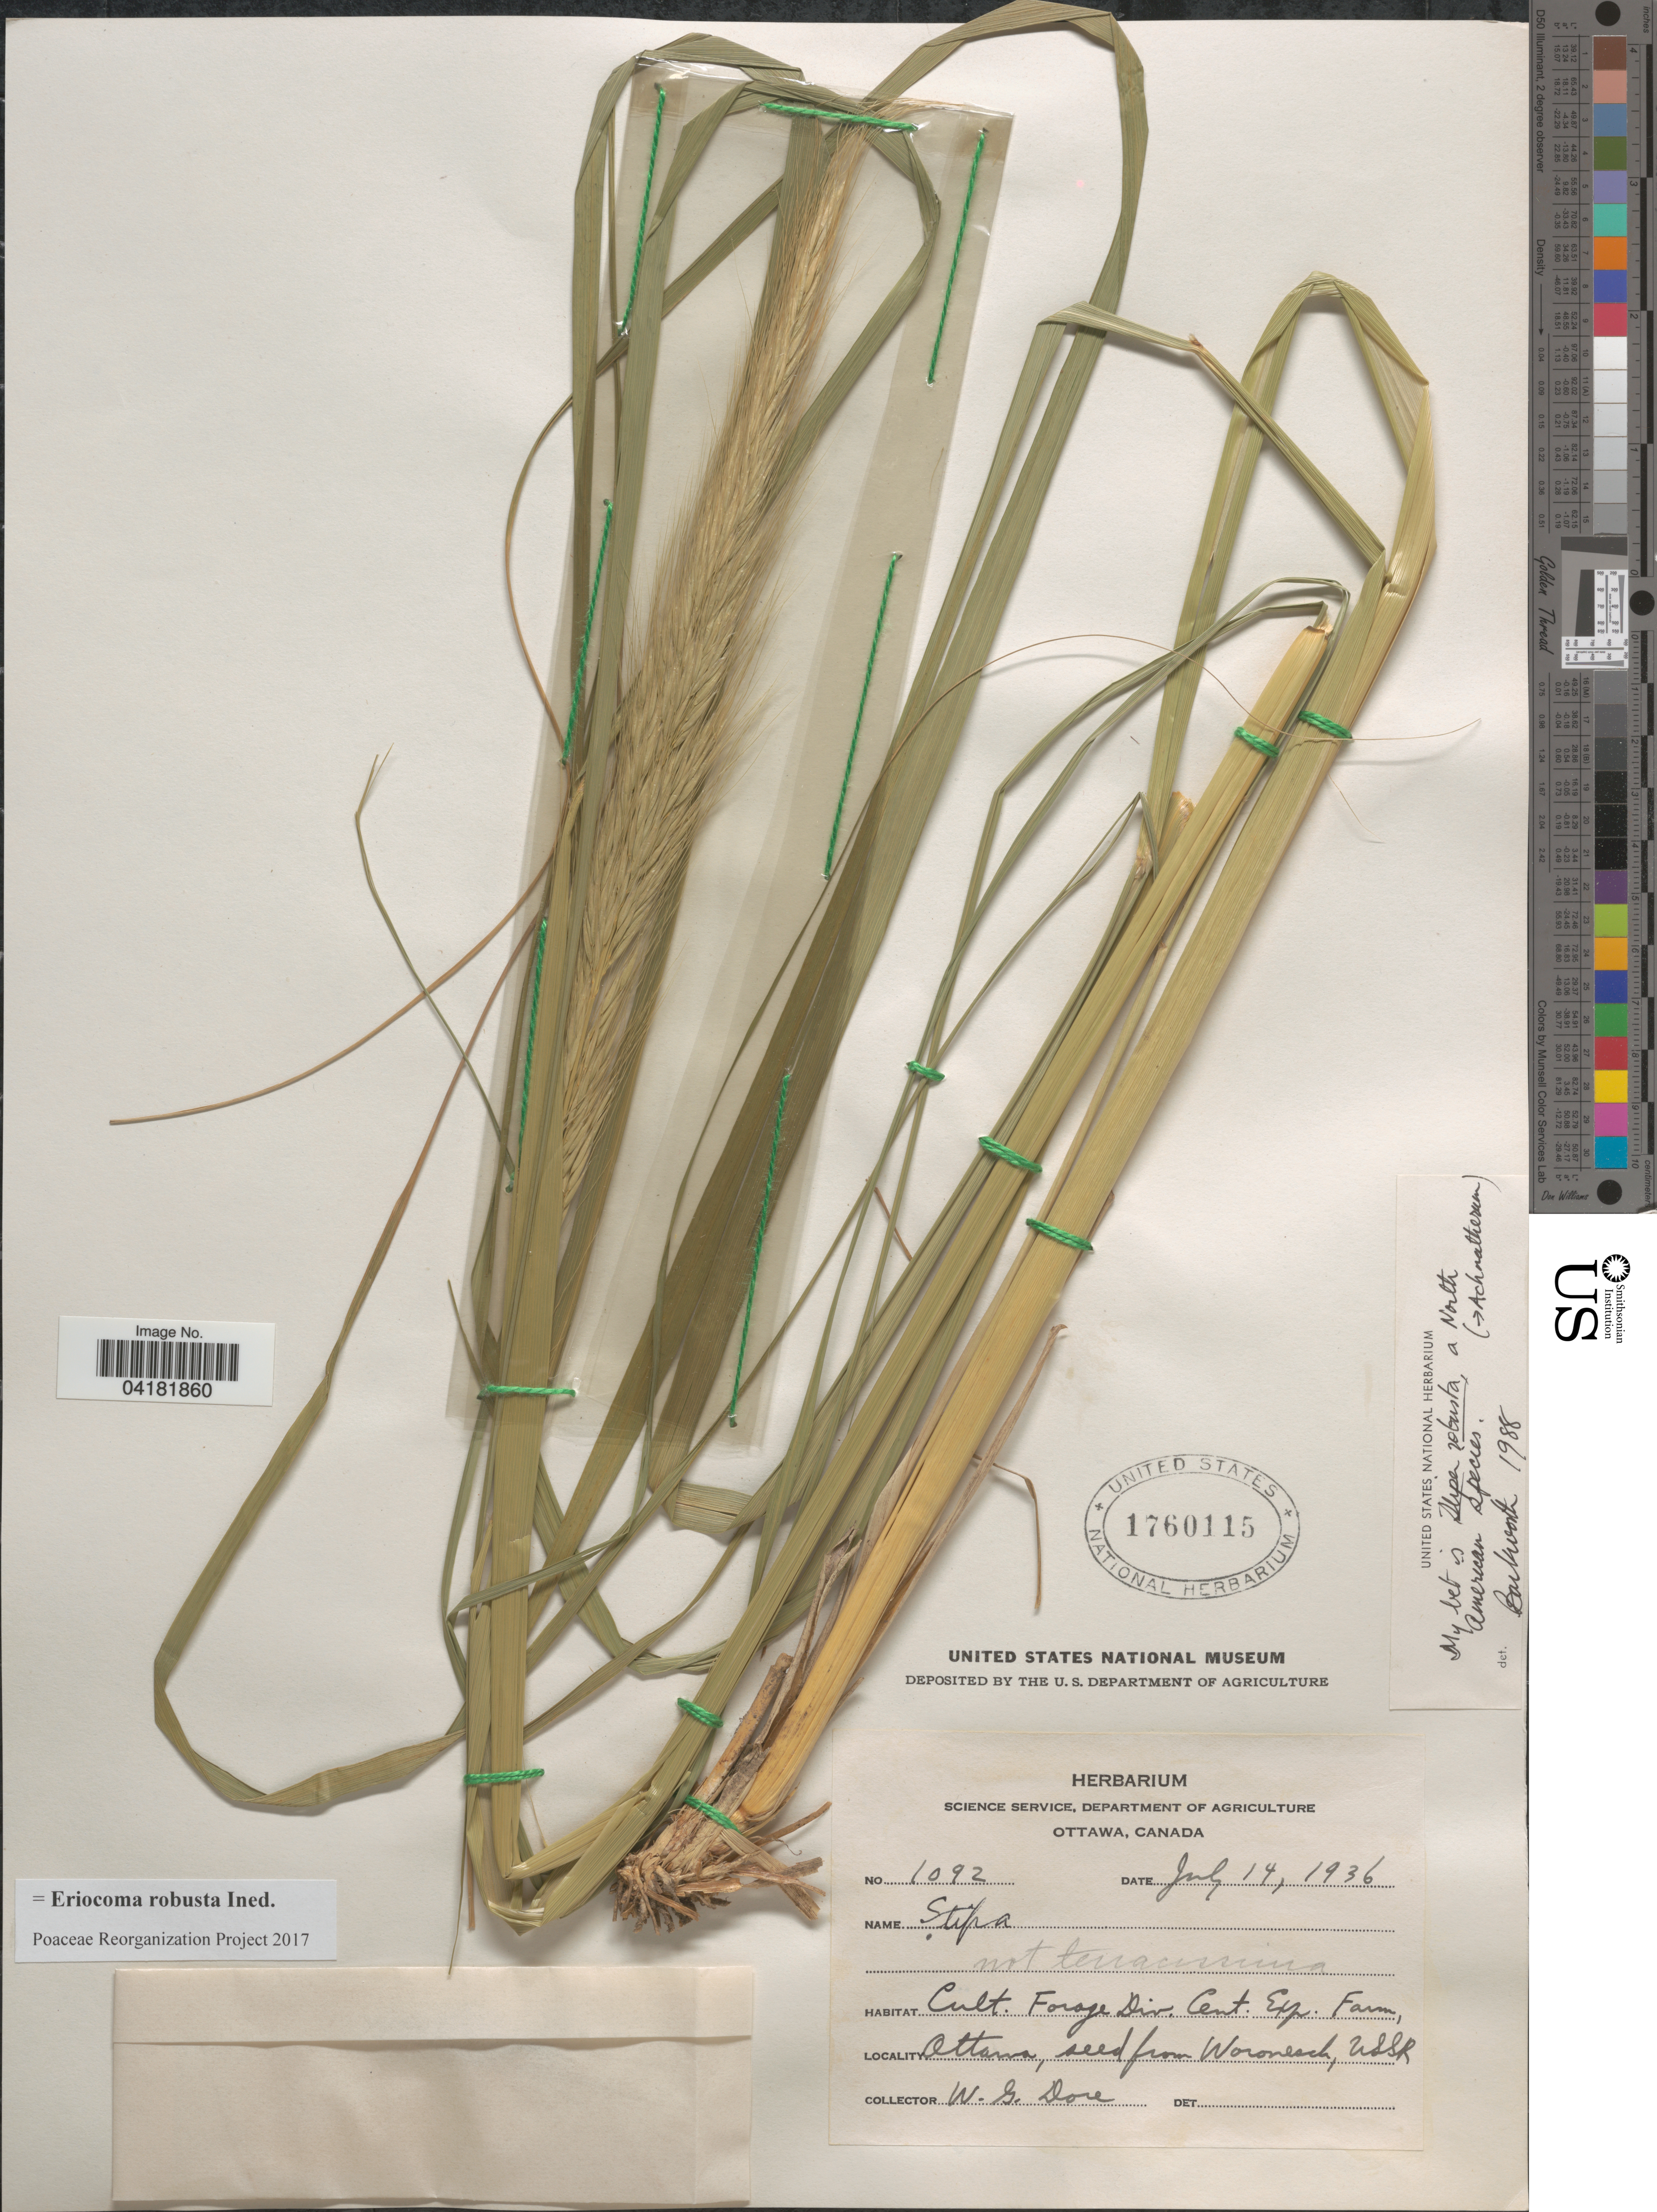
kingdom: Plantae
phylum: Tracheophyta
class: Liliopsida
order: Poales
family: Poaceae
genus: Eriocoma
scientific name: Eriocoma robusta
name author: (Vasey) Romasch.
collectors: W. Dore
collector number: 1092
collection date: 1936-07-14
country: Canada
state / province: Ontario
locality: Cult. Forage Div. Cent. Exp. Farm, Ottawa.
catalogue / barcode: US 1760115